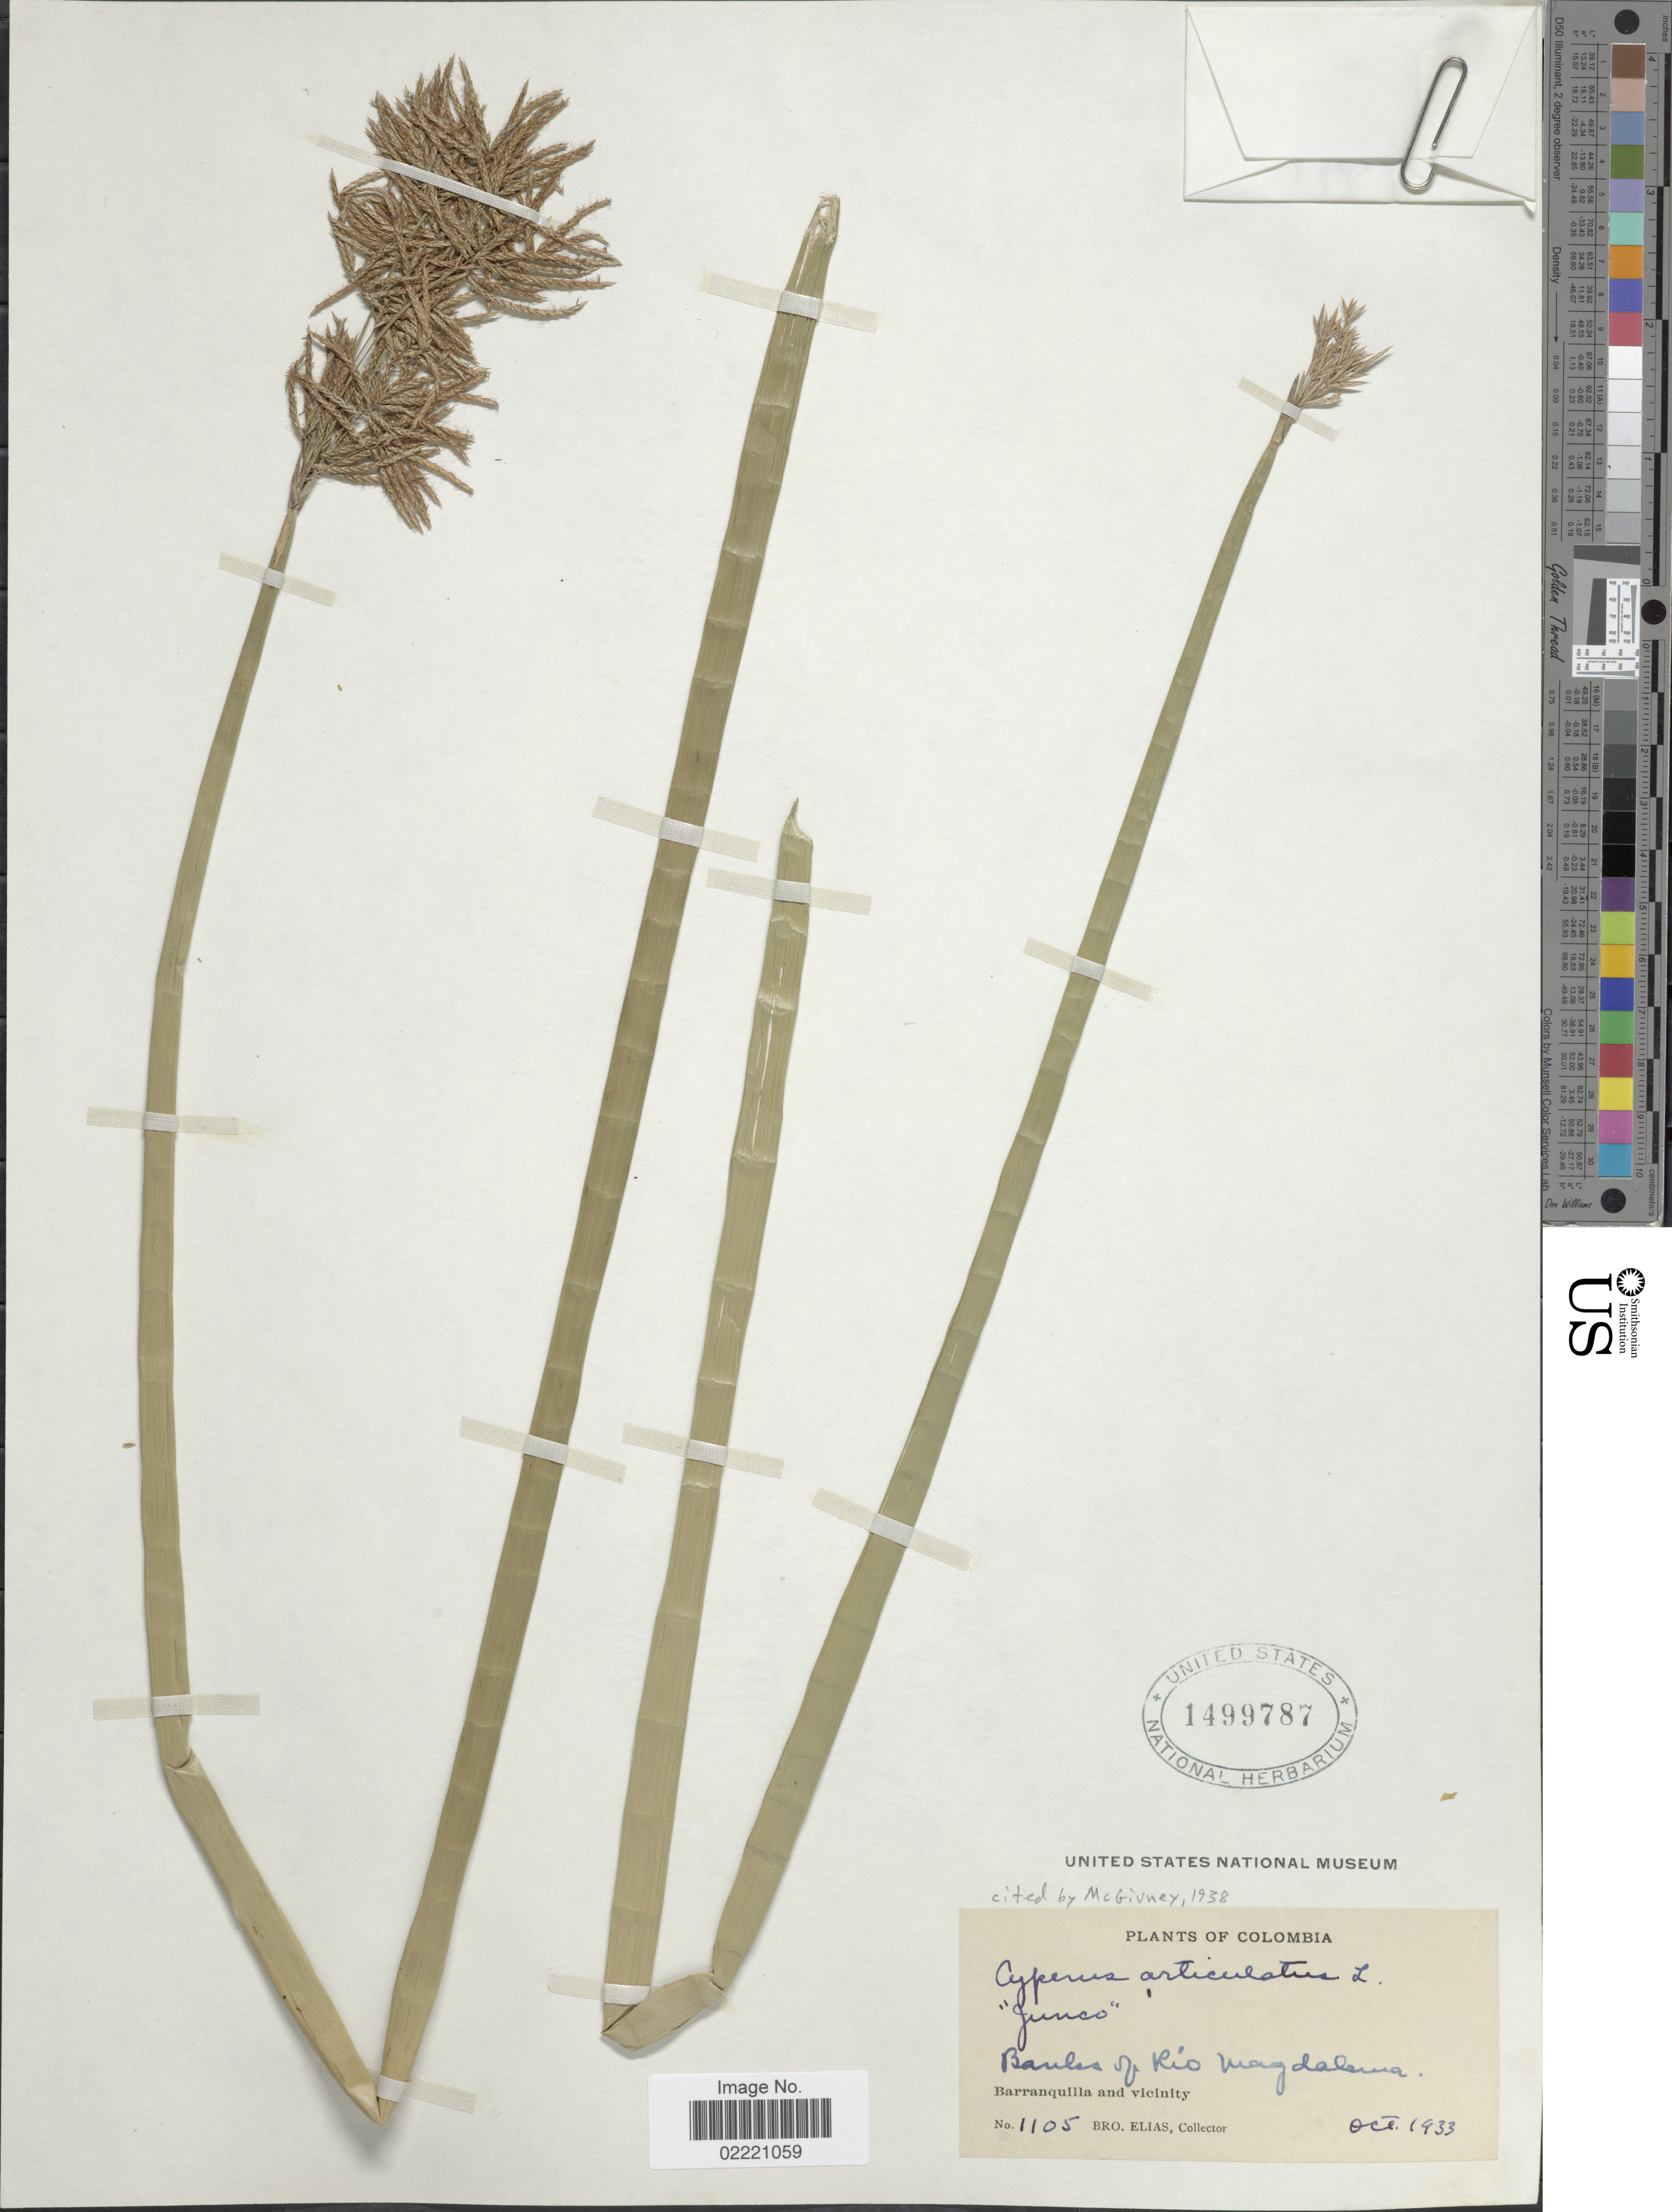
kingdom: Plantae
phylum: Tracheophyta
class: Liliopsida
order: Poales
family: Cyperaceae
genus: Cyperus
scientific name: Cyperus articulatus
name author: L.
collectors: Bro. Elias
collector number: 1105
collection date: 1933-10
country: Colombia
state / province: Magdalena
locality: Banks of Rio Magdalena, Barranquilla and vicinity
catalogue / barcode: US 1499787